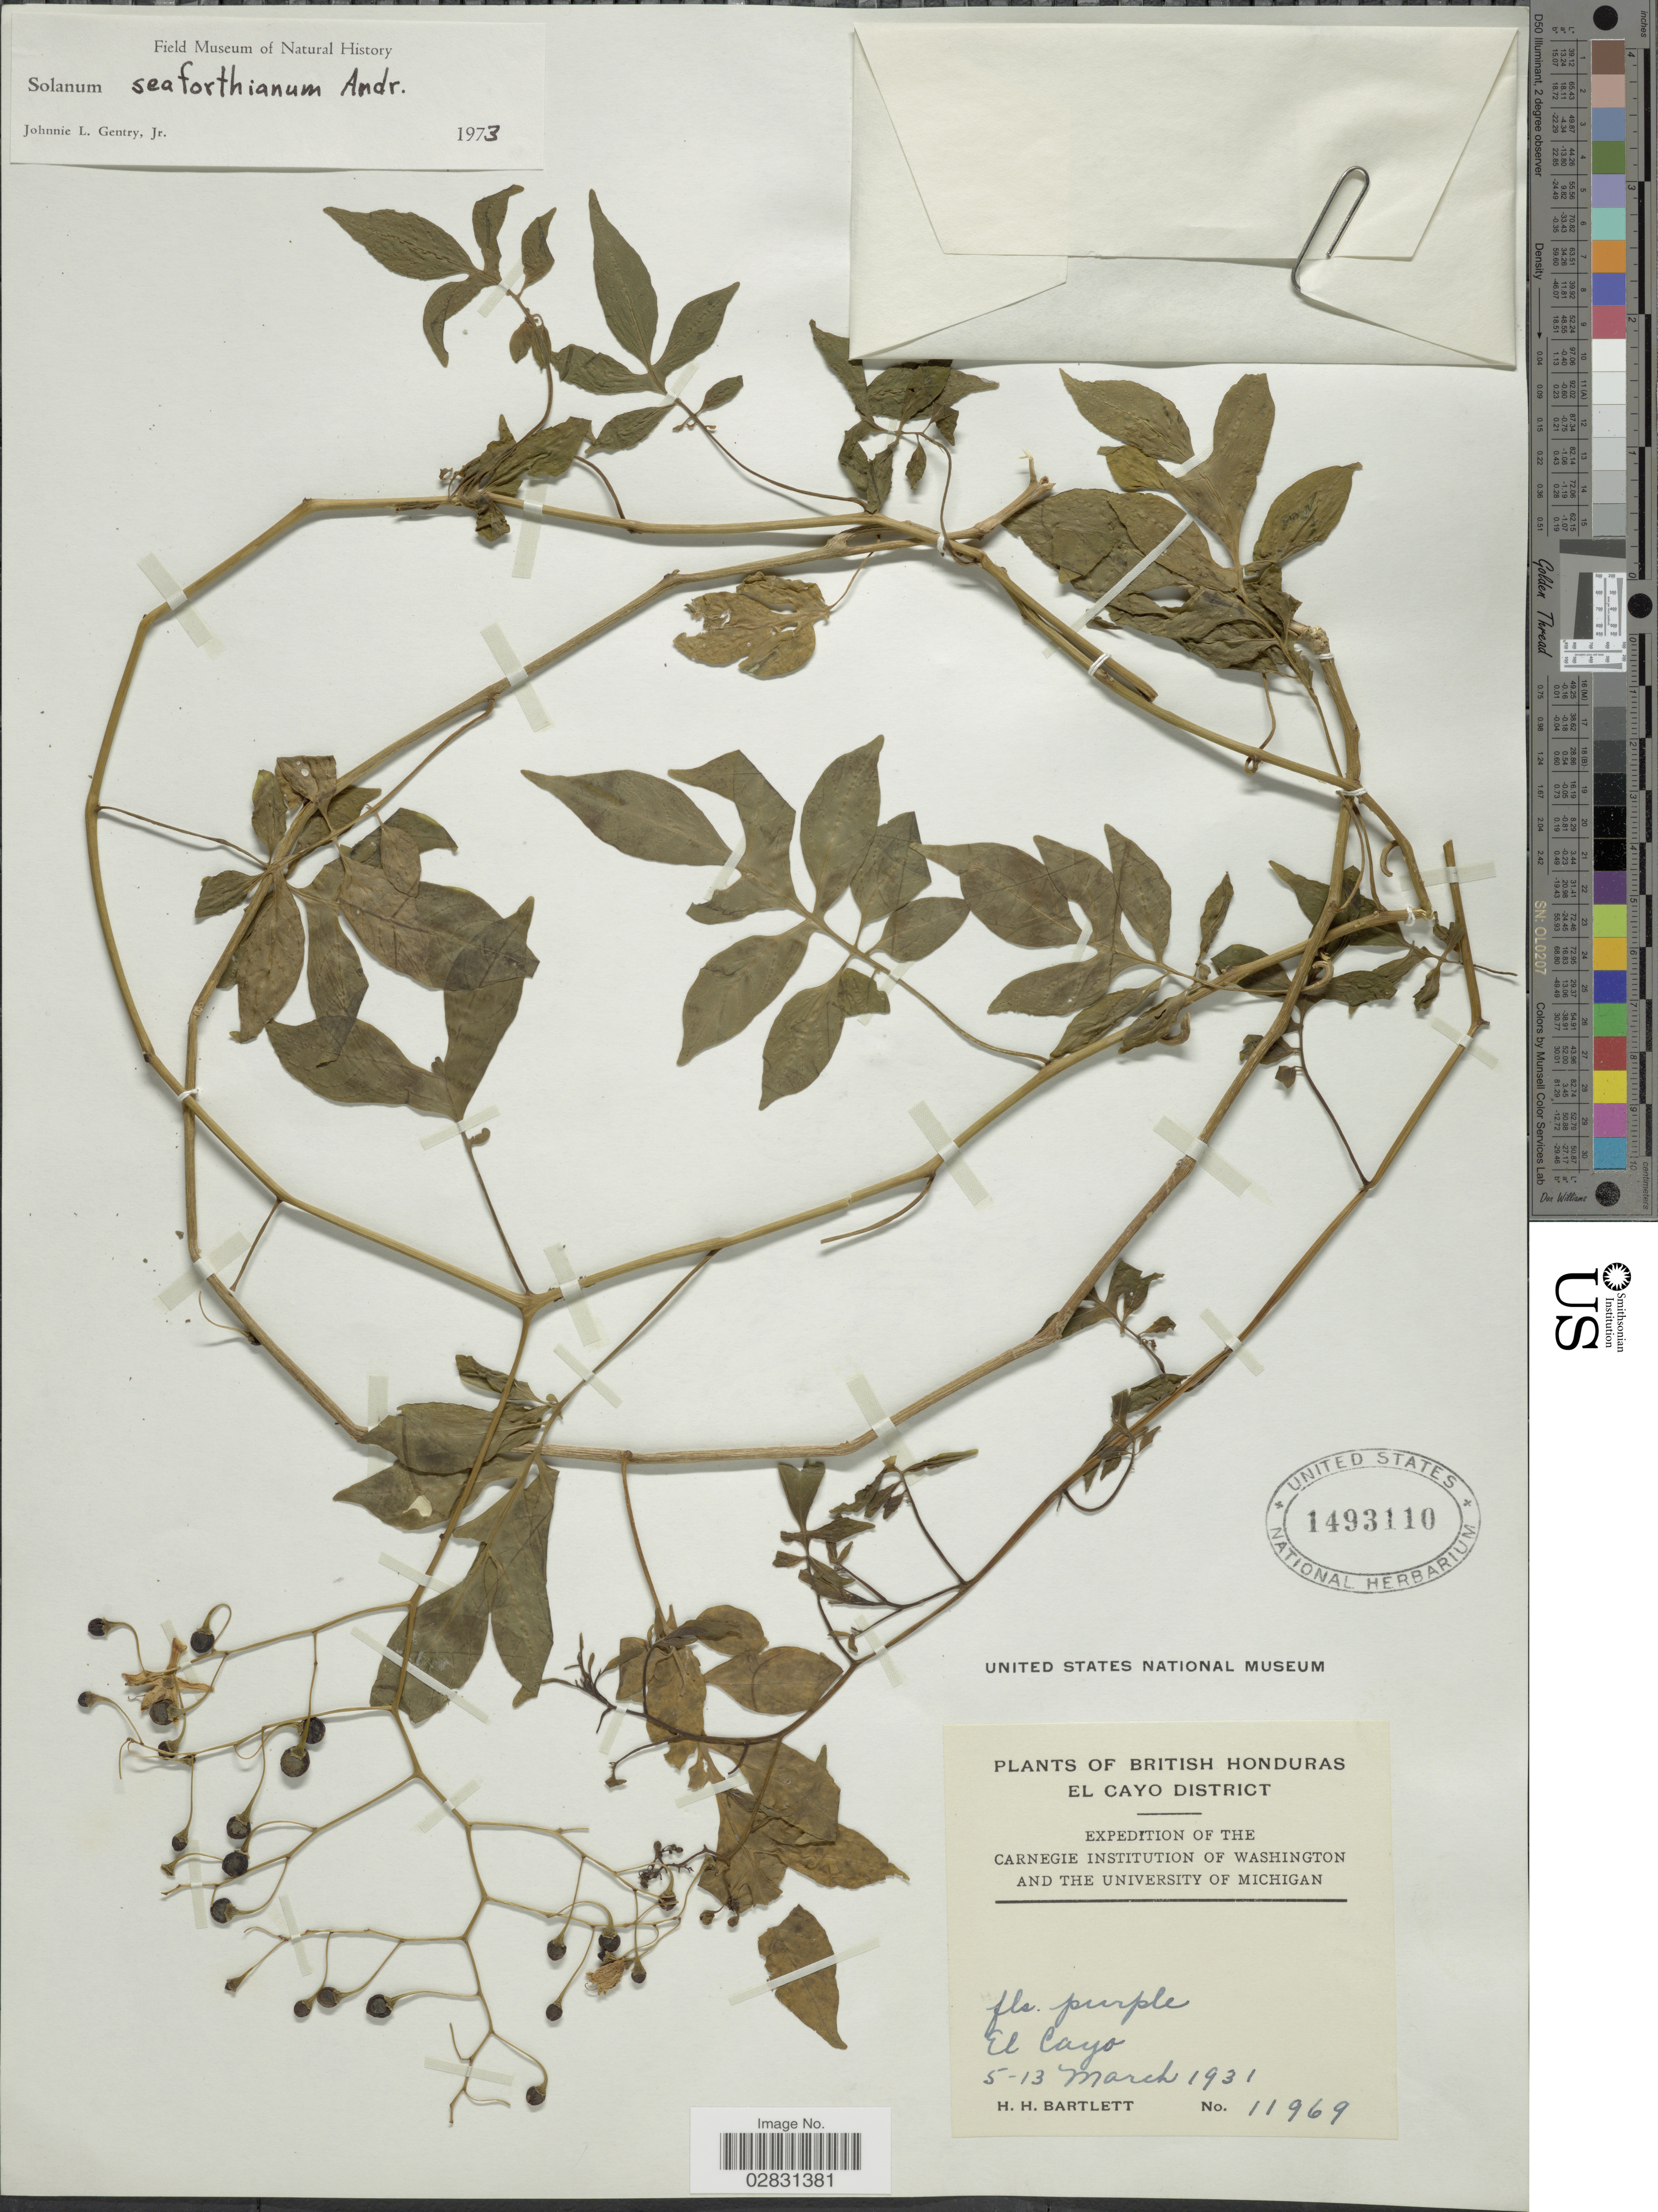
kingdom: Plantae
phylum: Tracheophyta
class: Magnoliopsida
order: Solanales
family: Solanaceae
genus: Solanum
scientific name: Solanum seaforthianum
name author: Andrews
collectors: H. H. Bartlett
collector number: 11969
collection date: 1931-03-05/1931-03-13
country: Belize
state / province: Cayo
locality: British Honduras, El Cayo District: El Cayo.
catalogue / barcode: US 1493110